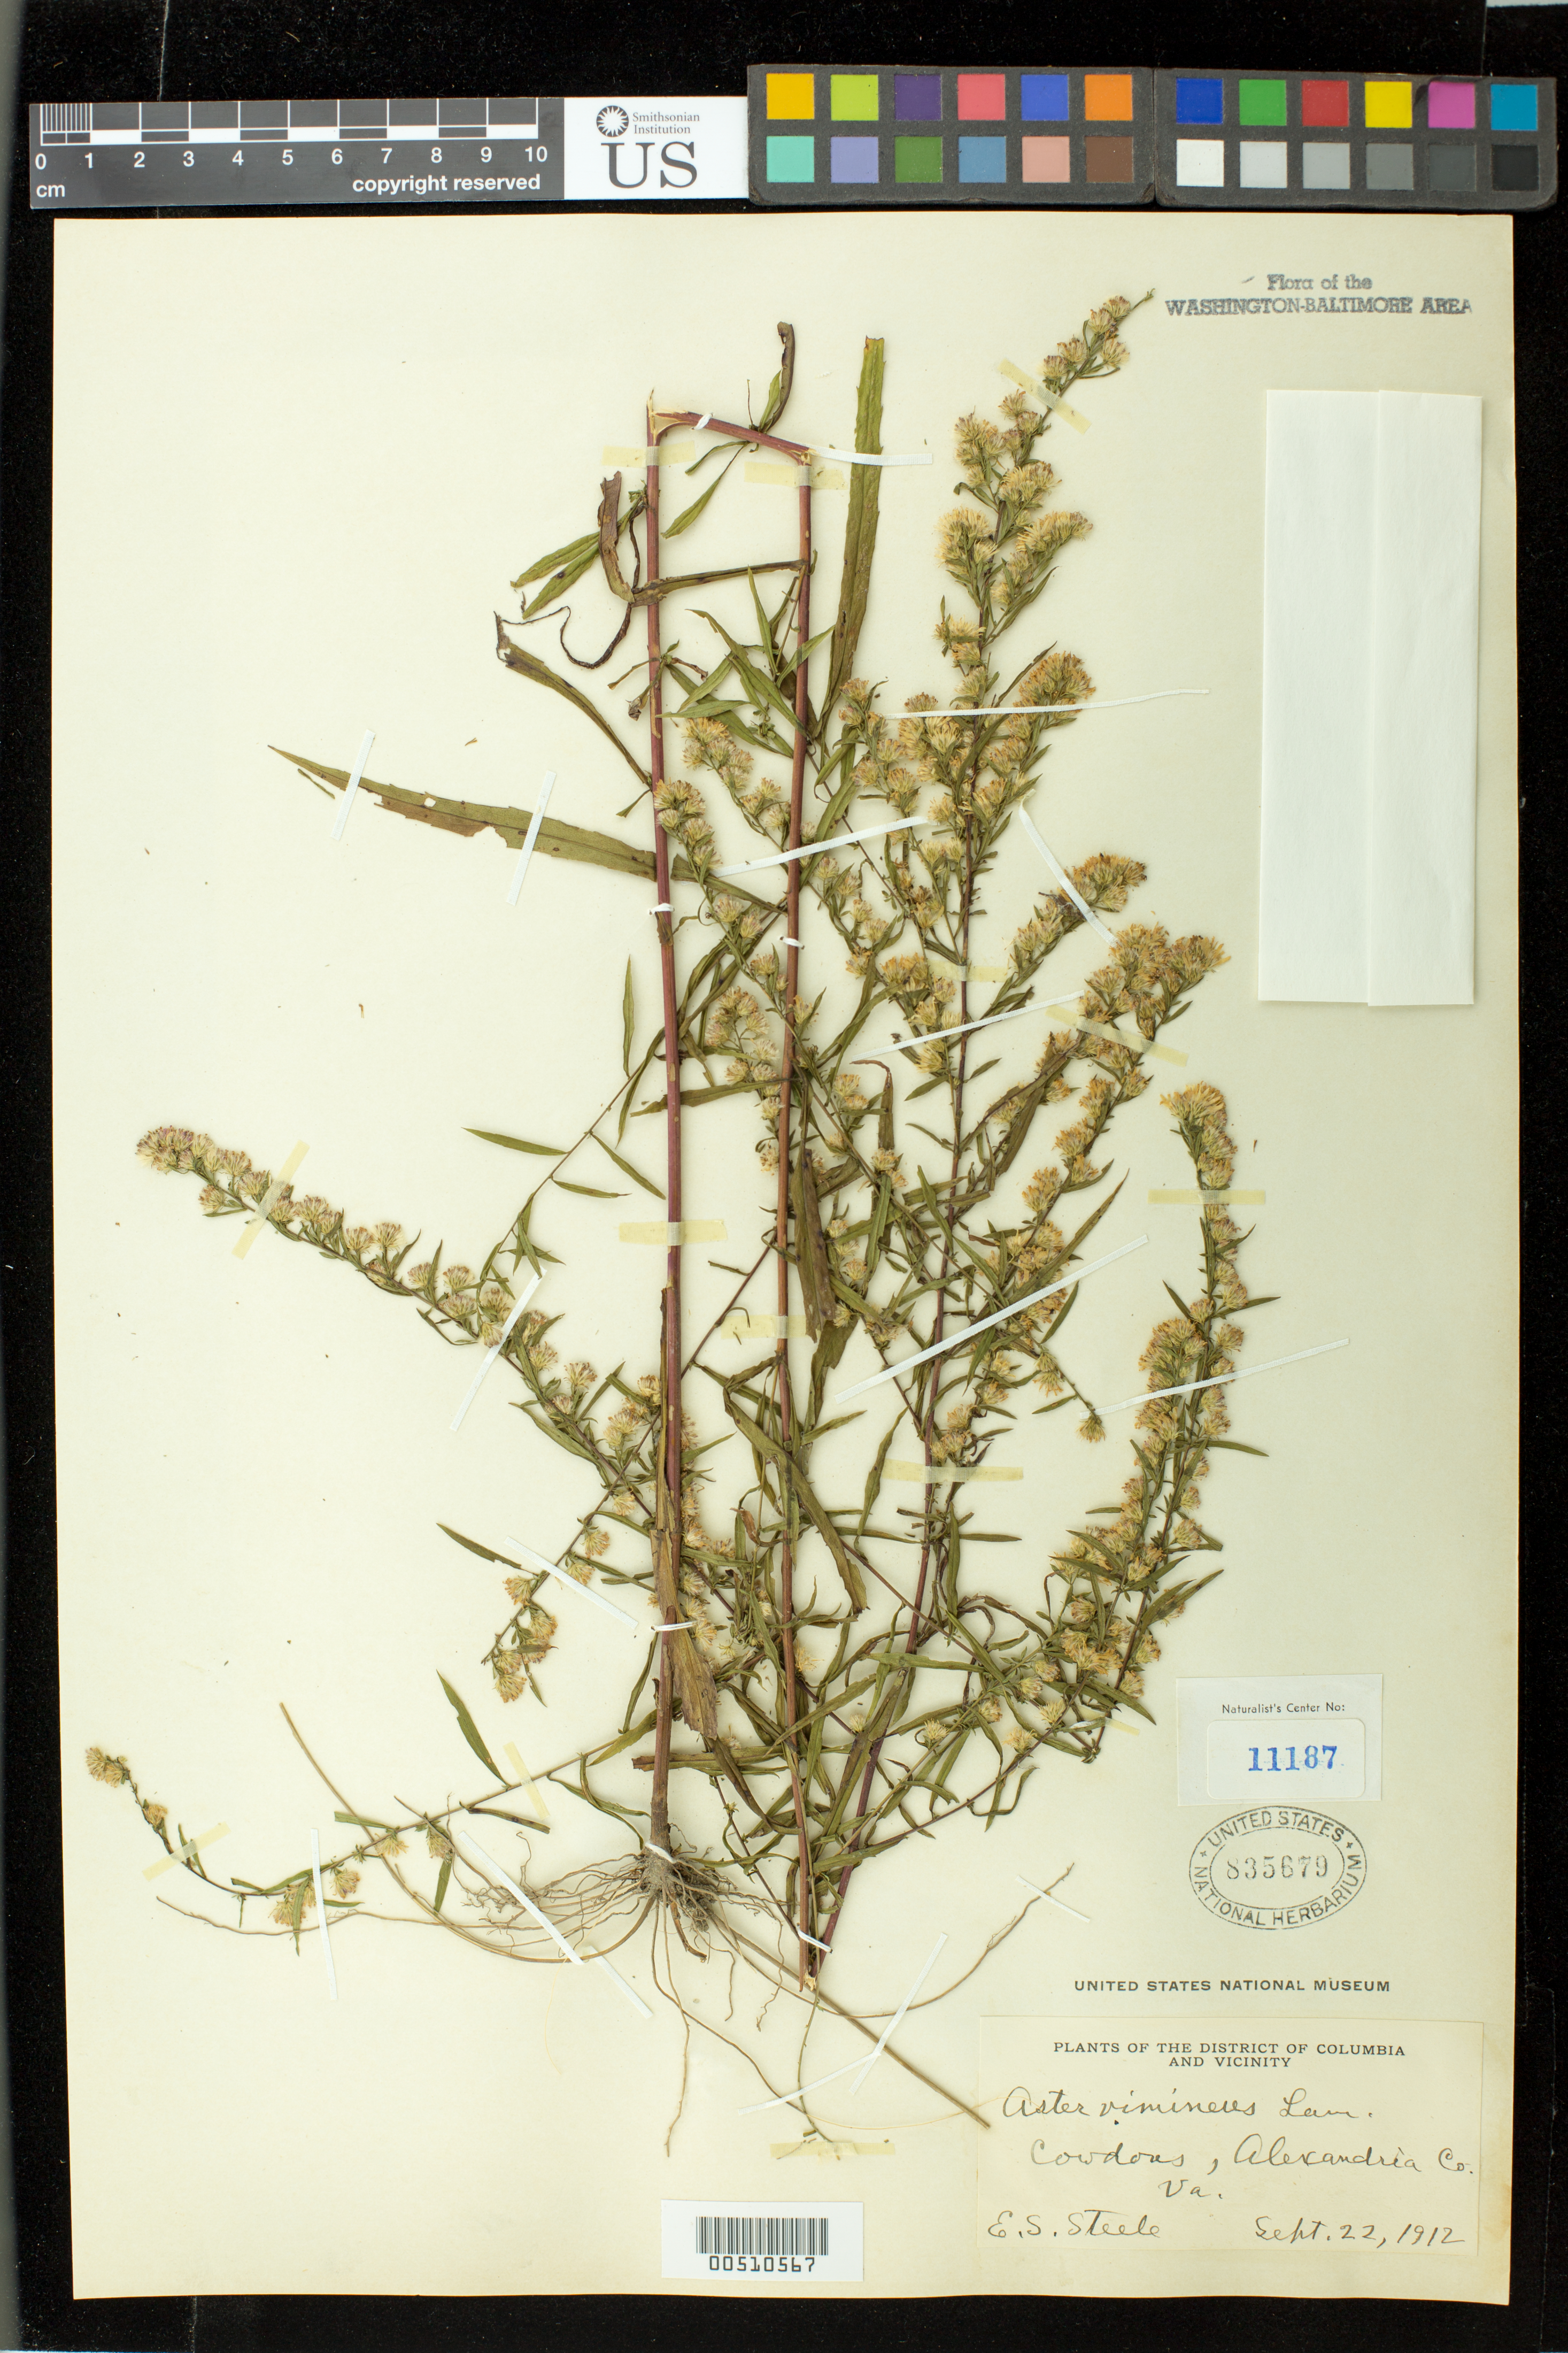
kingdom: Plantae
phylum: Tracheophyta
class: Magnoliopsida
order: Asterales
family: Asteraceae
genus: Symphyotrichum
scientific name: Symphyotrichum lateriflorum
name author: (L.) Á. Löve & D. Löve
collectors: E. Steele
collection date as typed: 22 Sep 1912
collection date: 1912-09-22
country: United States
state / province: Virginia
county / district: City of Alexandria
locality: Alexandria, Cowdons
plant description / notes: Specimens returned from Naturalist Center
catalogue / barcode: US 835679